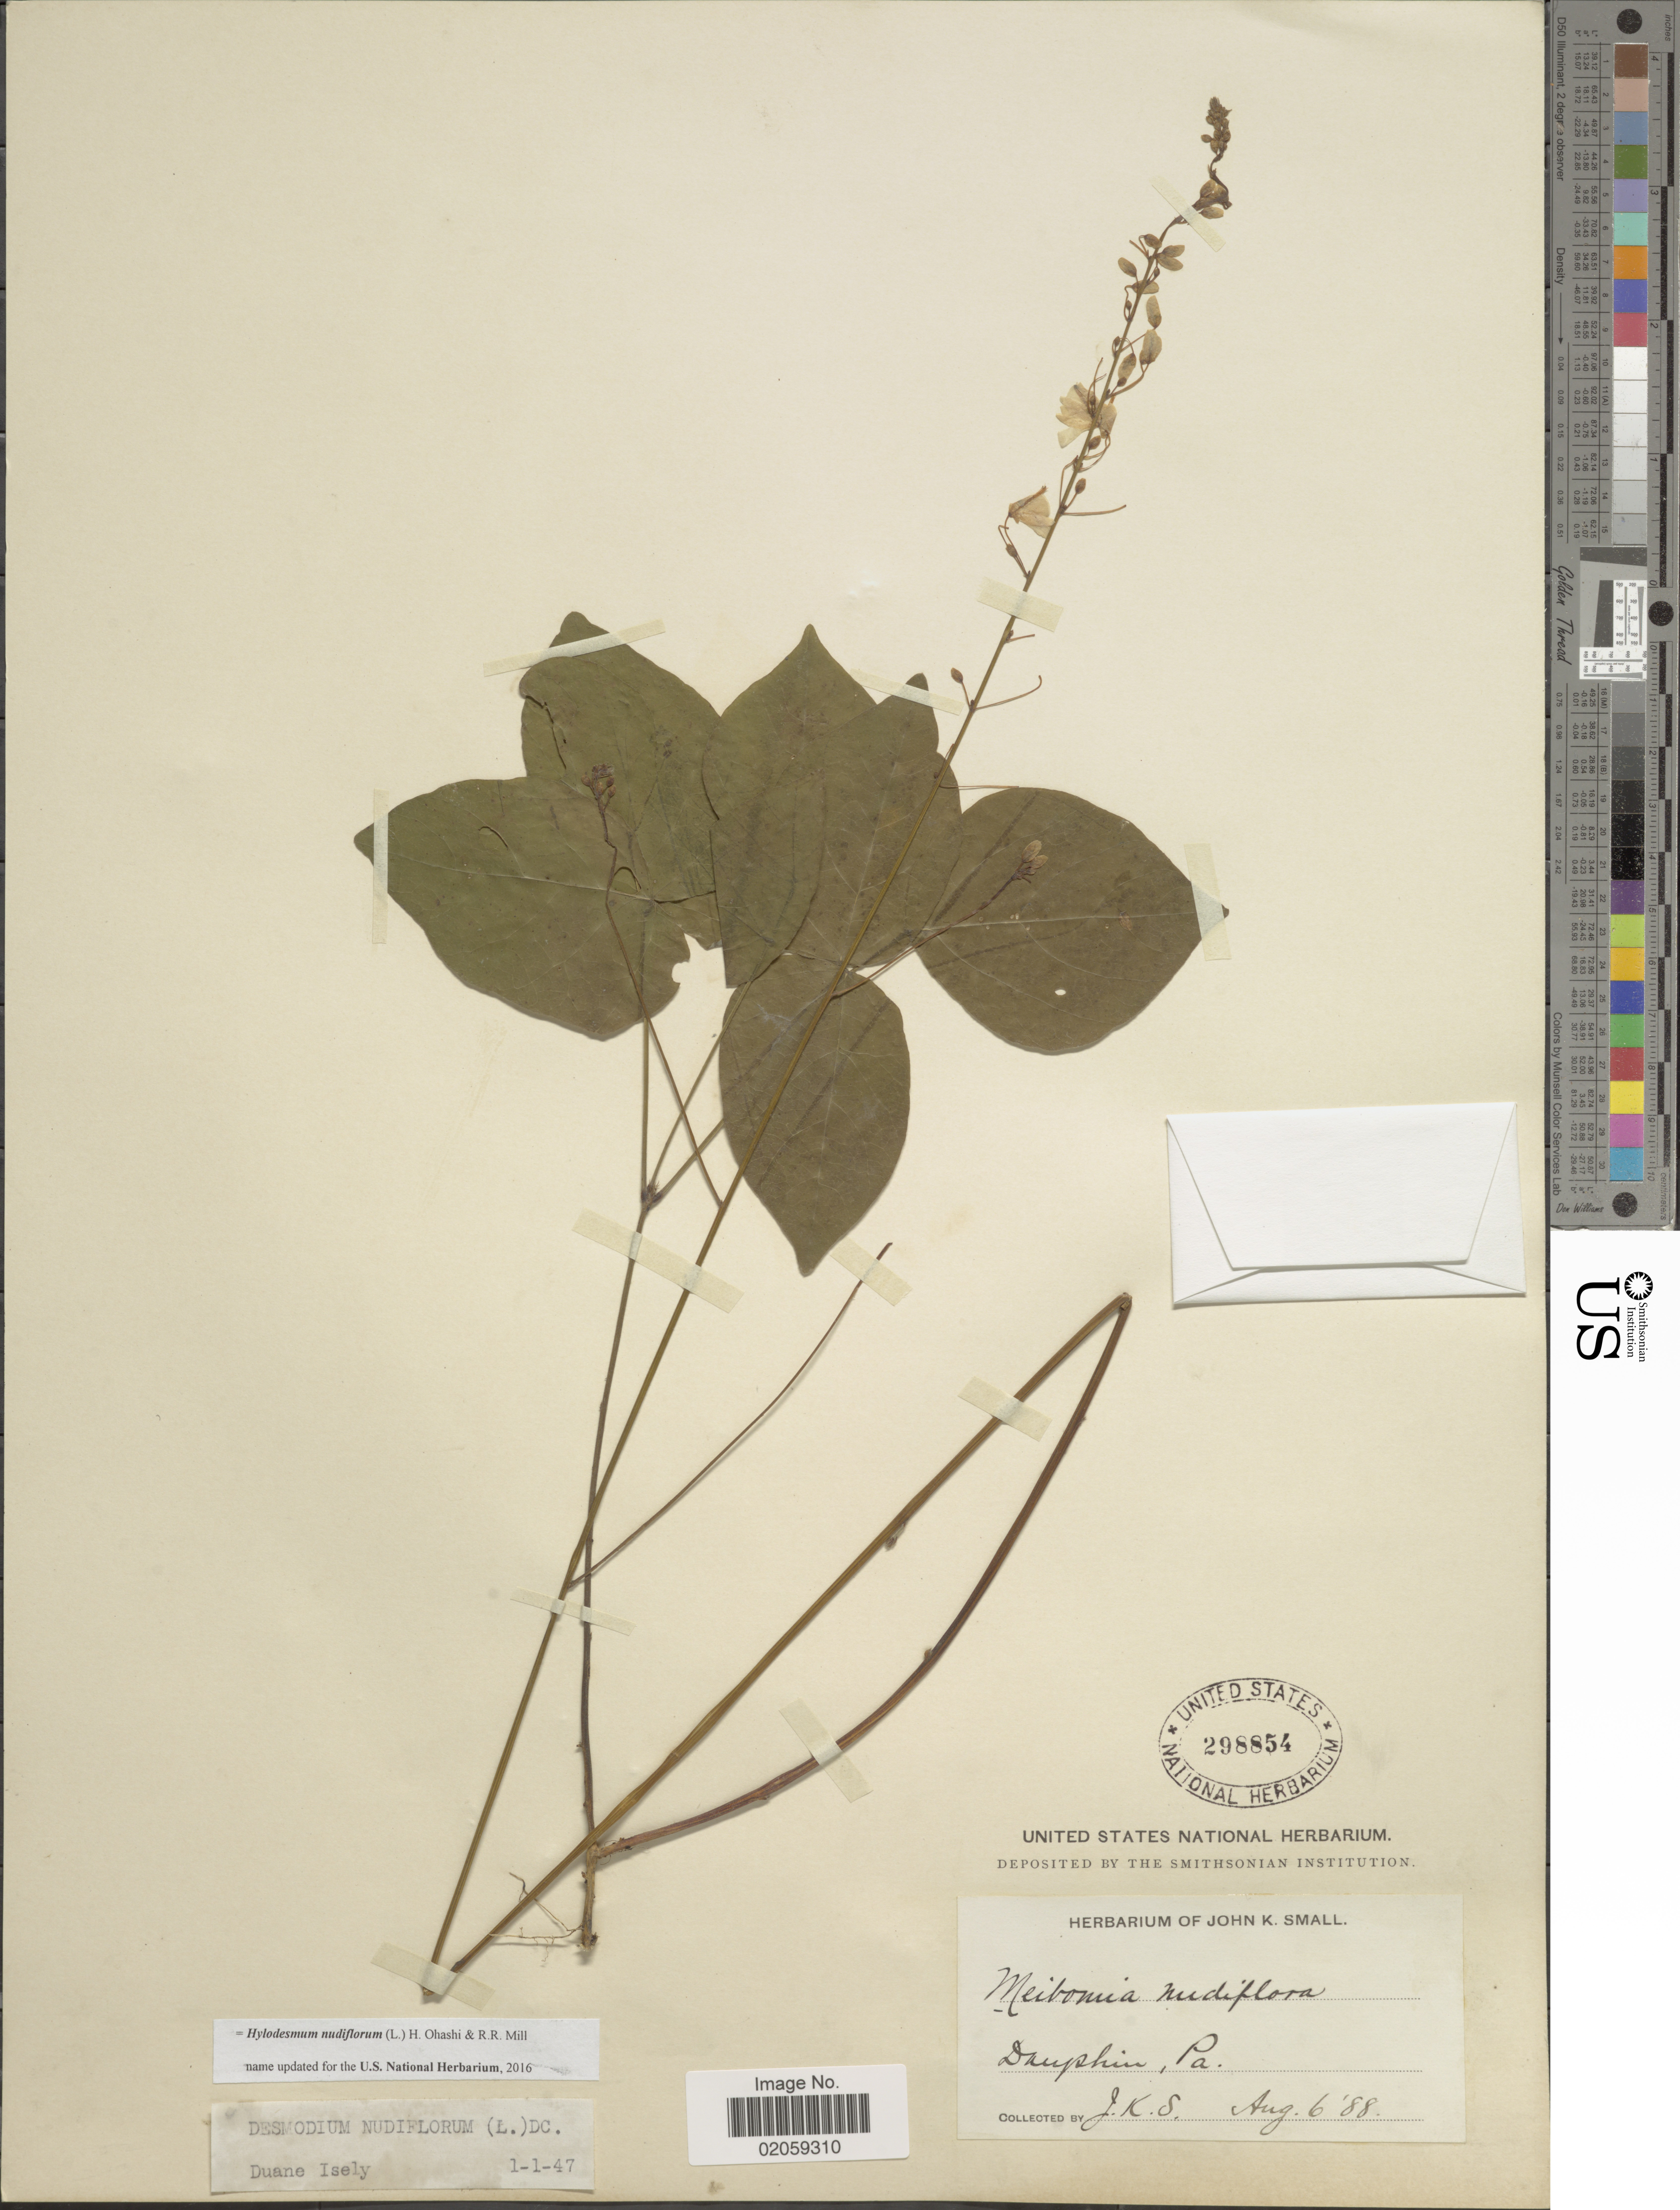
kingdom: Plantae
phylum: Tracheophyta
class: Magnoliopsida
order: Fabales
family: Fabaceae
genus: Hylodesmum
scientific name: Hylodesmum nudiflorum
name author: (L.) H. Ohashi & R.R. Mill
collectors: J. K. Small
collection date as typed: Transcribed d/m/y: 6/8/88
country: United States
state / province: Pennsylvania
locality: Dauphin, Pa.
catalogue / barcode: US 298854